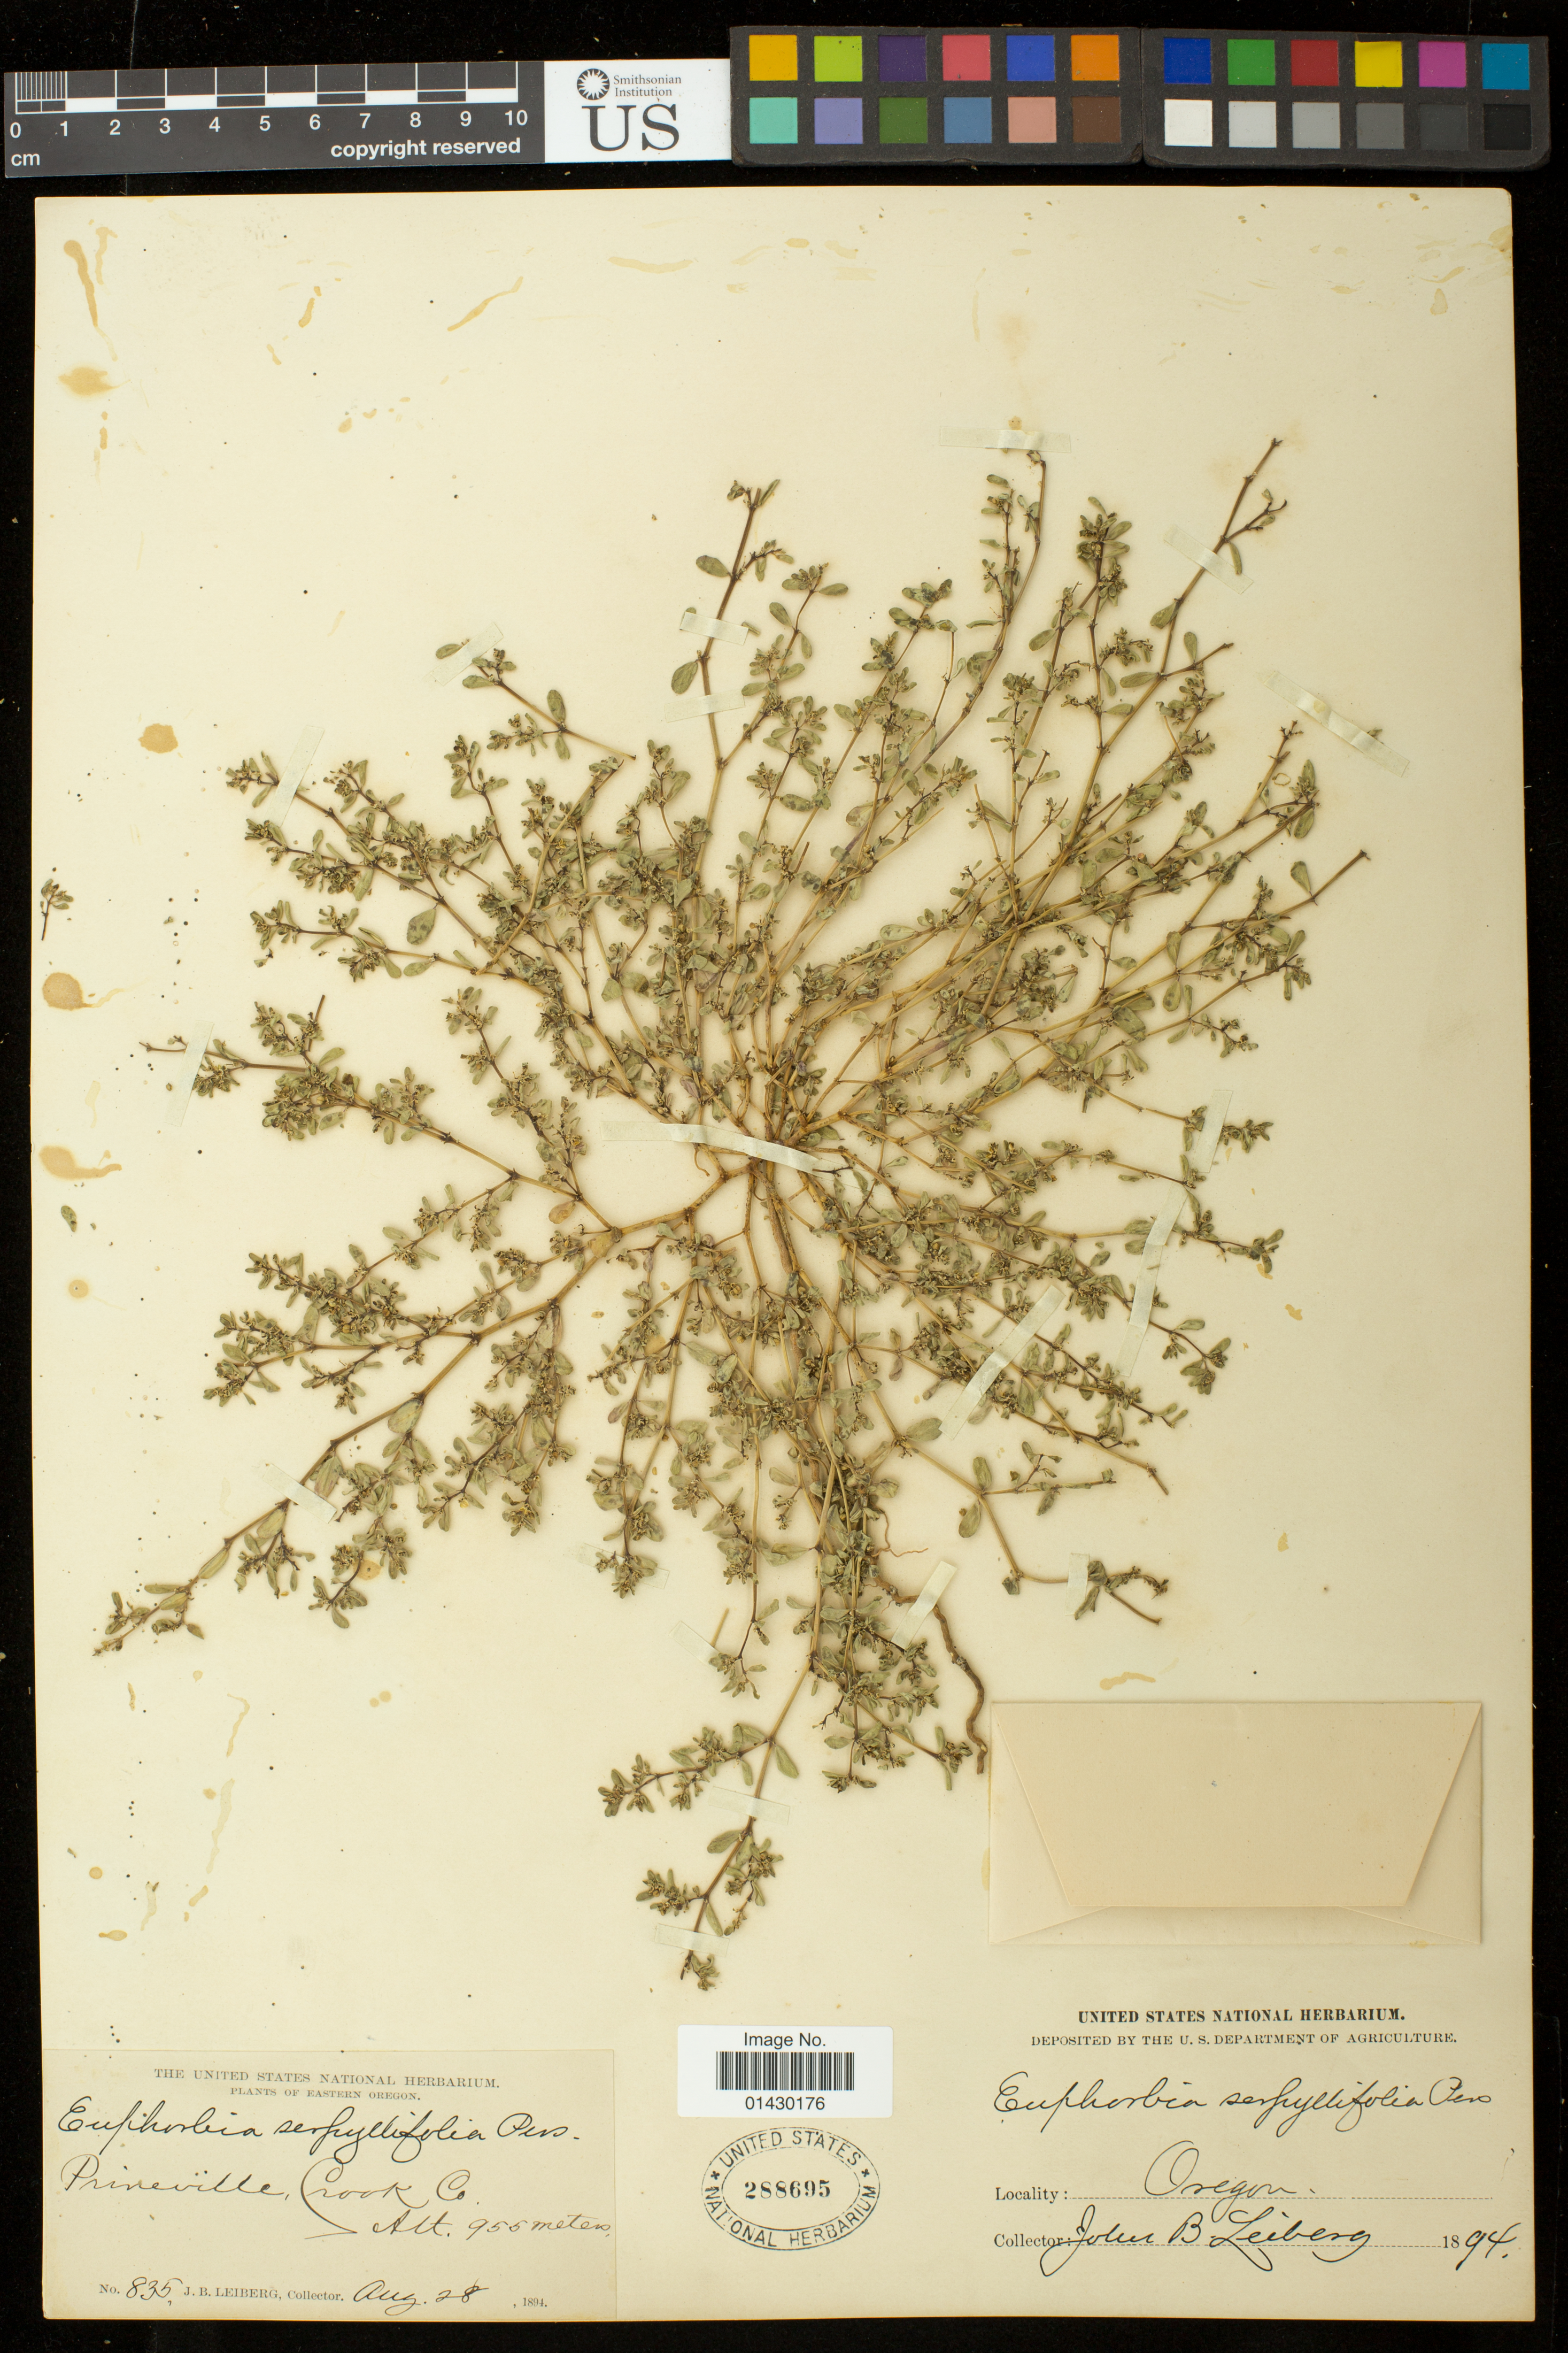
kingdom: Plantae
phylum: Tracheophyta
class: Magnoliopsida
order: Malpighiales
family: Euphorbiaceae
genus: Euphorbia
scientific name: Euphorbia serpillifolia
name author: Pers.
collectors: J. Leiberg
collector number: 835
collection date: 1894-08-28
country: United States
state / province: Oregon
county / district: Crook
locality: Prineville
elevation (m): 955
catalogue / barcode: US 288695